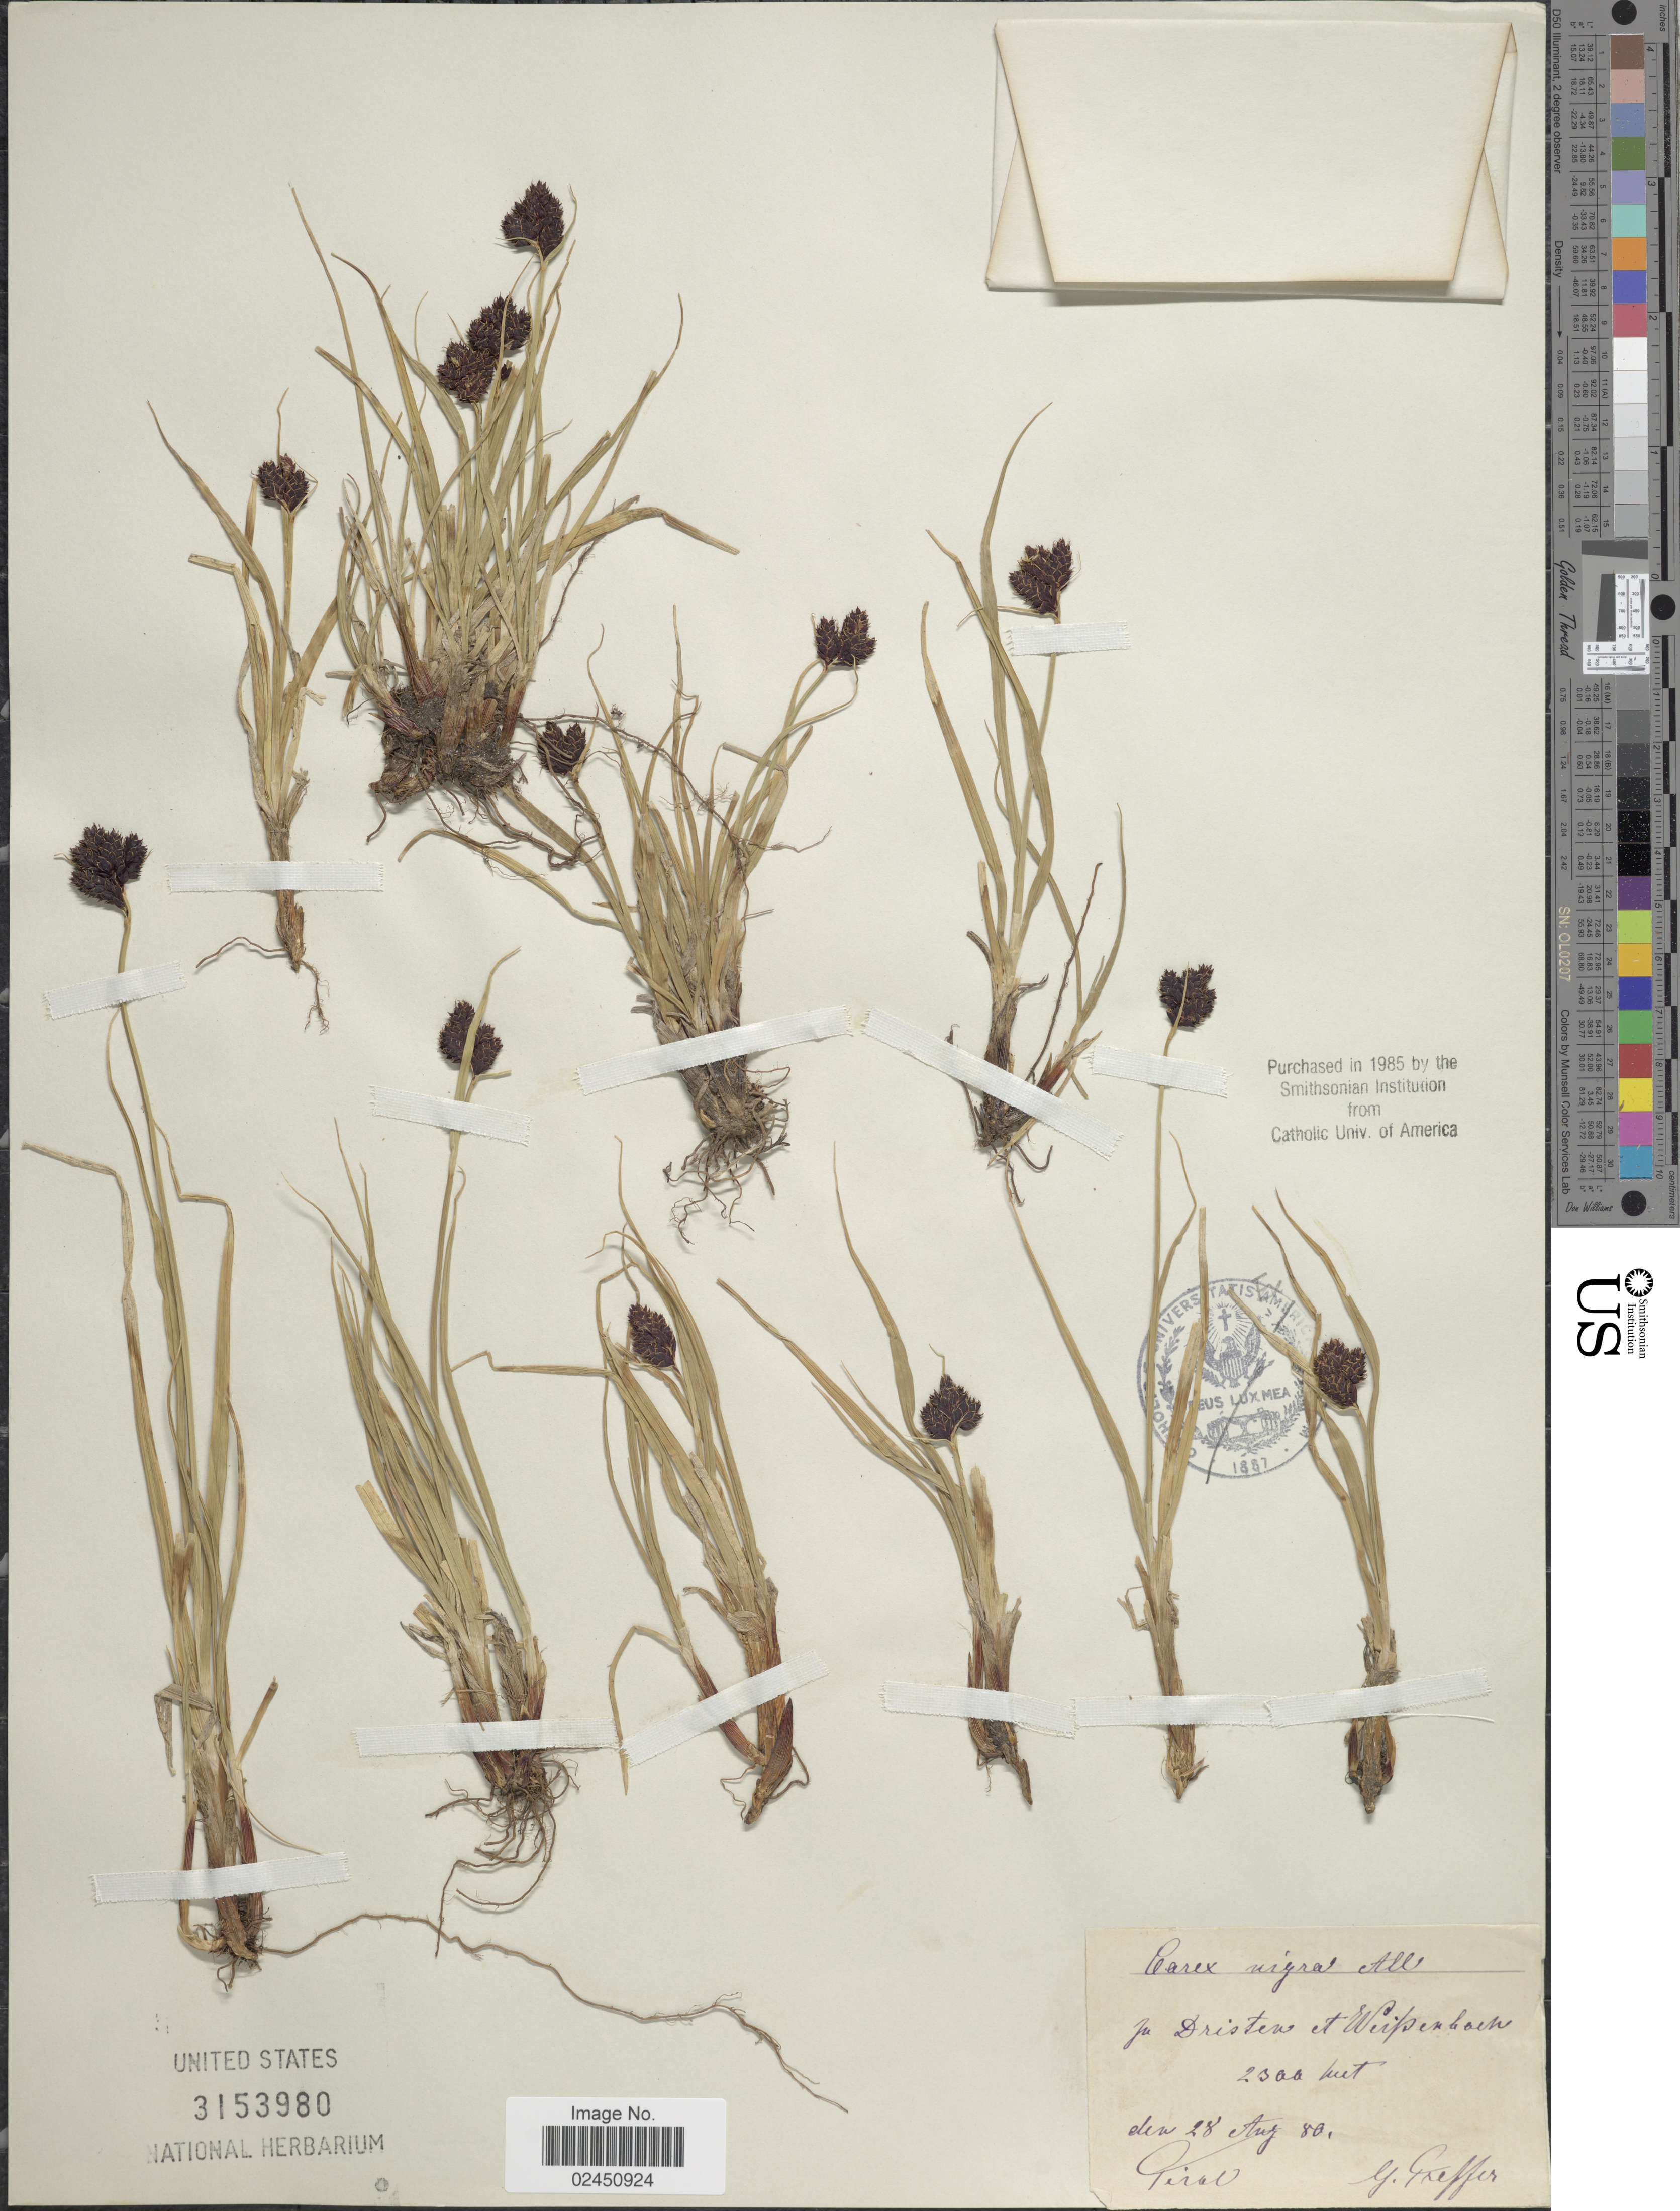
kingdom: Plantae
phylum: Tracheophyta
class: Liliopsida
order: Poales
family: Cyperaceae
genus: Carex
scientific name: Carex parviflora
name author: Host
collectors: Greffer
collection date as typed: Transcribed d/m/y: 28/8/80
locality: Ju Dristen et Weipenboin [interpreted]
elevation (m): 2300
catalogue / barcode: US 3153980